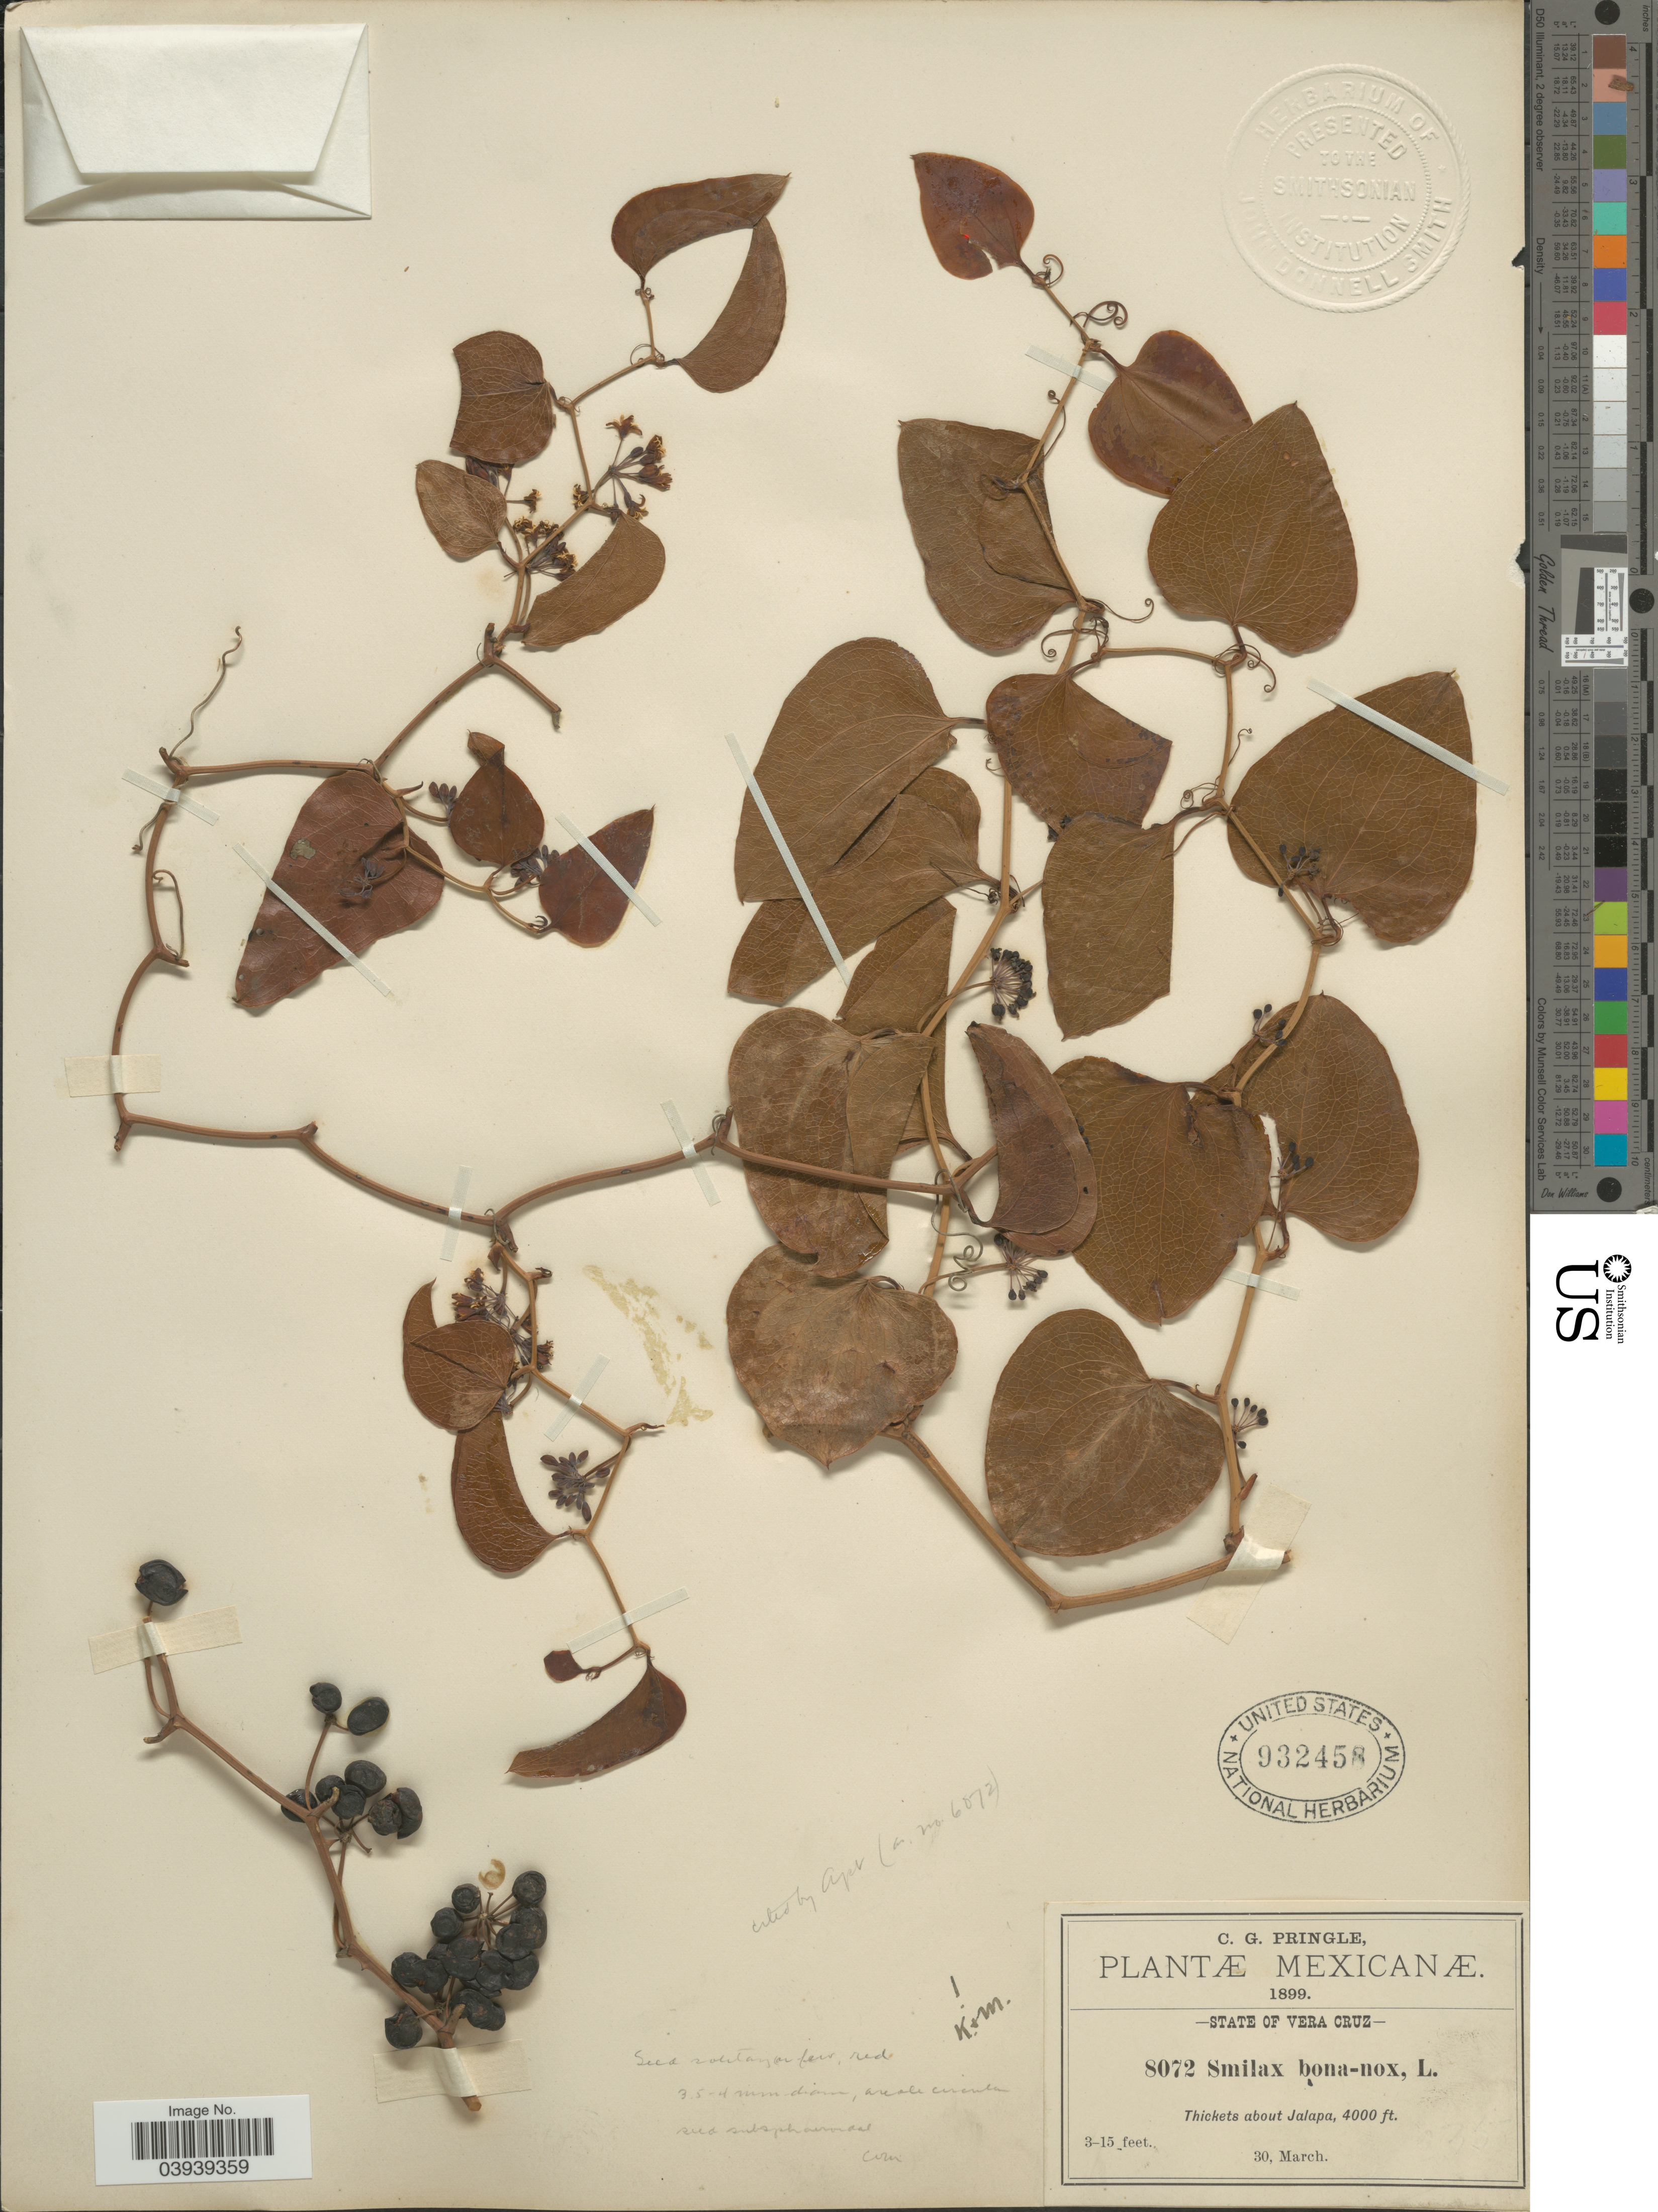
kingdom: Plantae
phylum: Tracheophyta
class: Liliopsida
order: Liliales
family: Smilacaceae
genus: Smilax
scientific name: Smilax bona-nox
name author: L.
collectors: C. G. Pringle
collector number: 8072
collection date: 1899-03-30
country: Mexico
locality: Thickets about Jalapa.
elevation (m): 1219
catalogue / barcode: US 932458